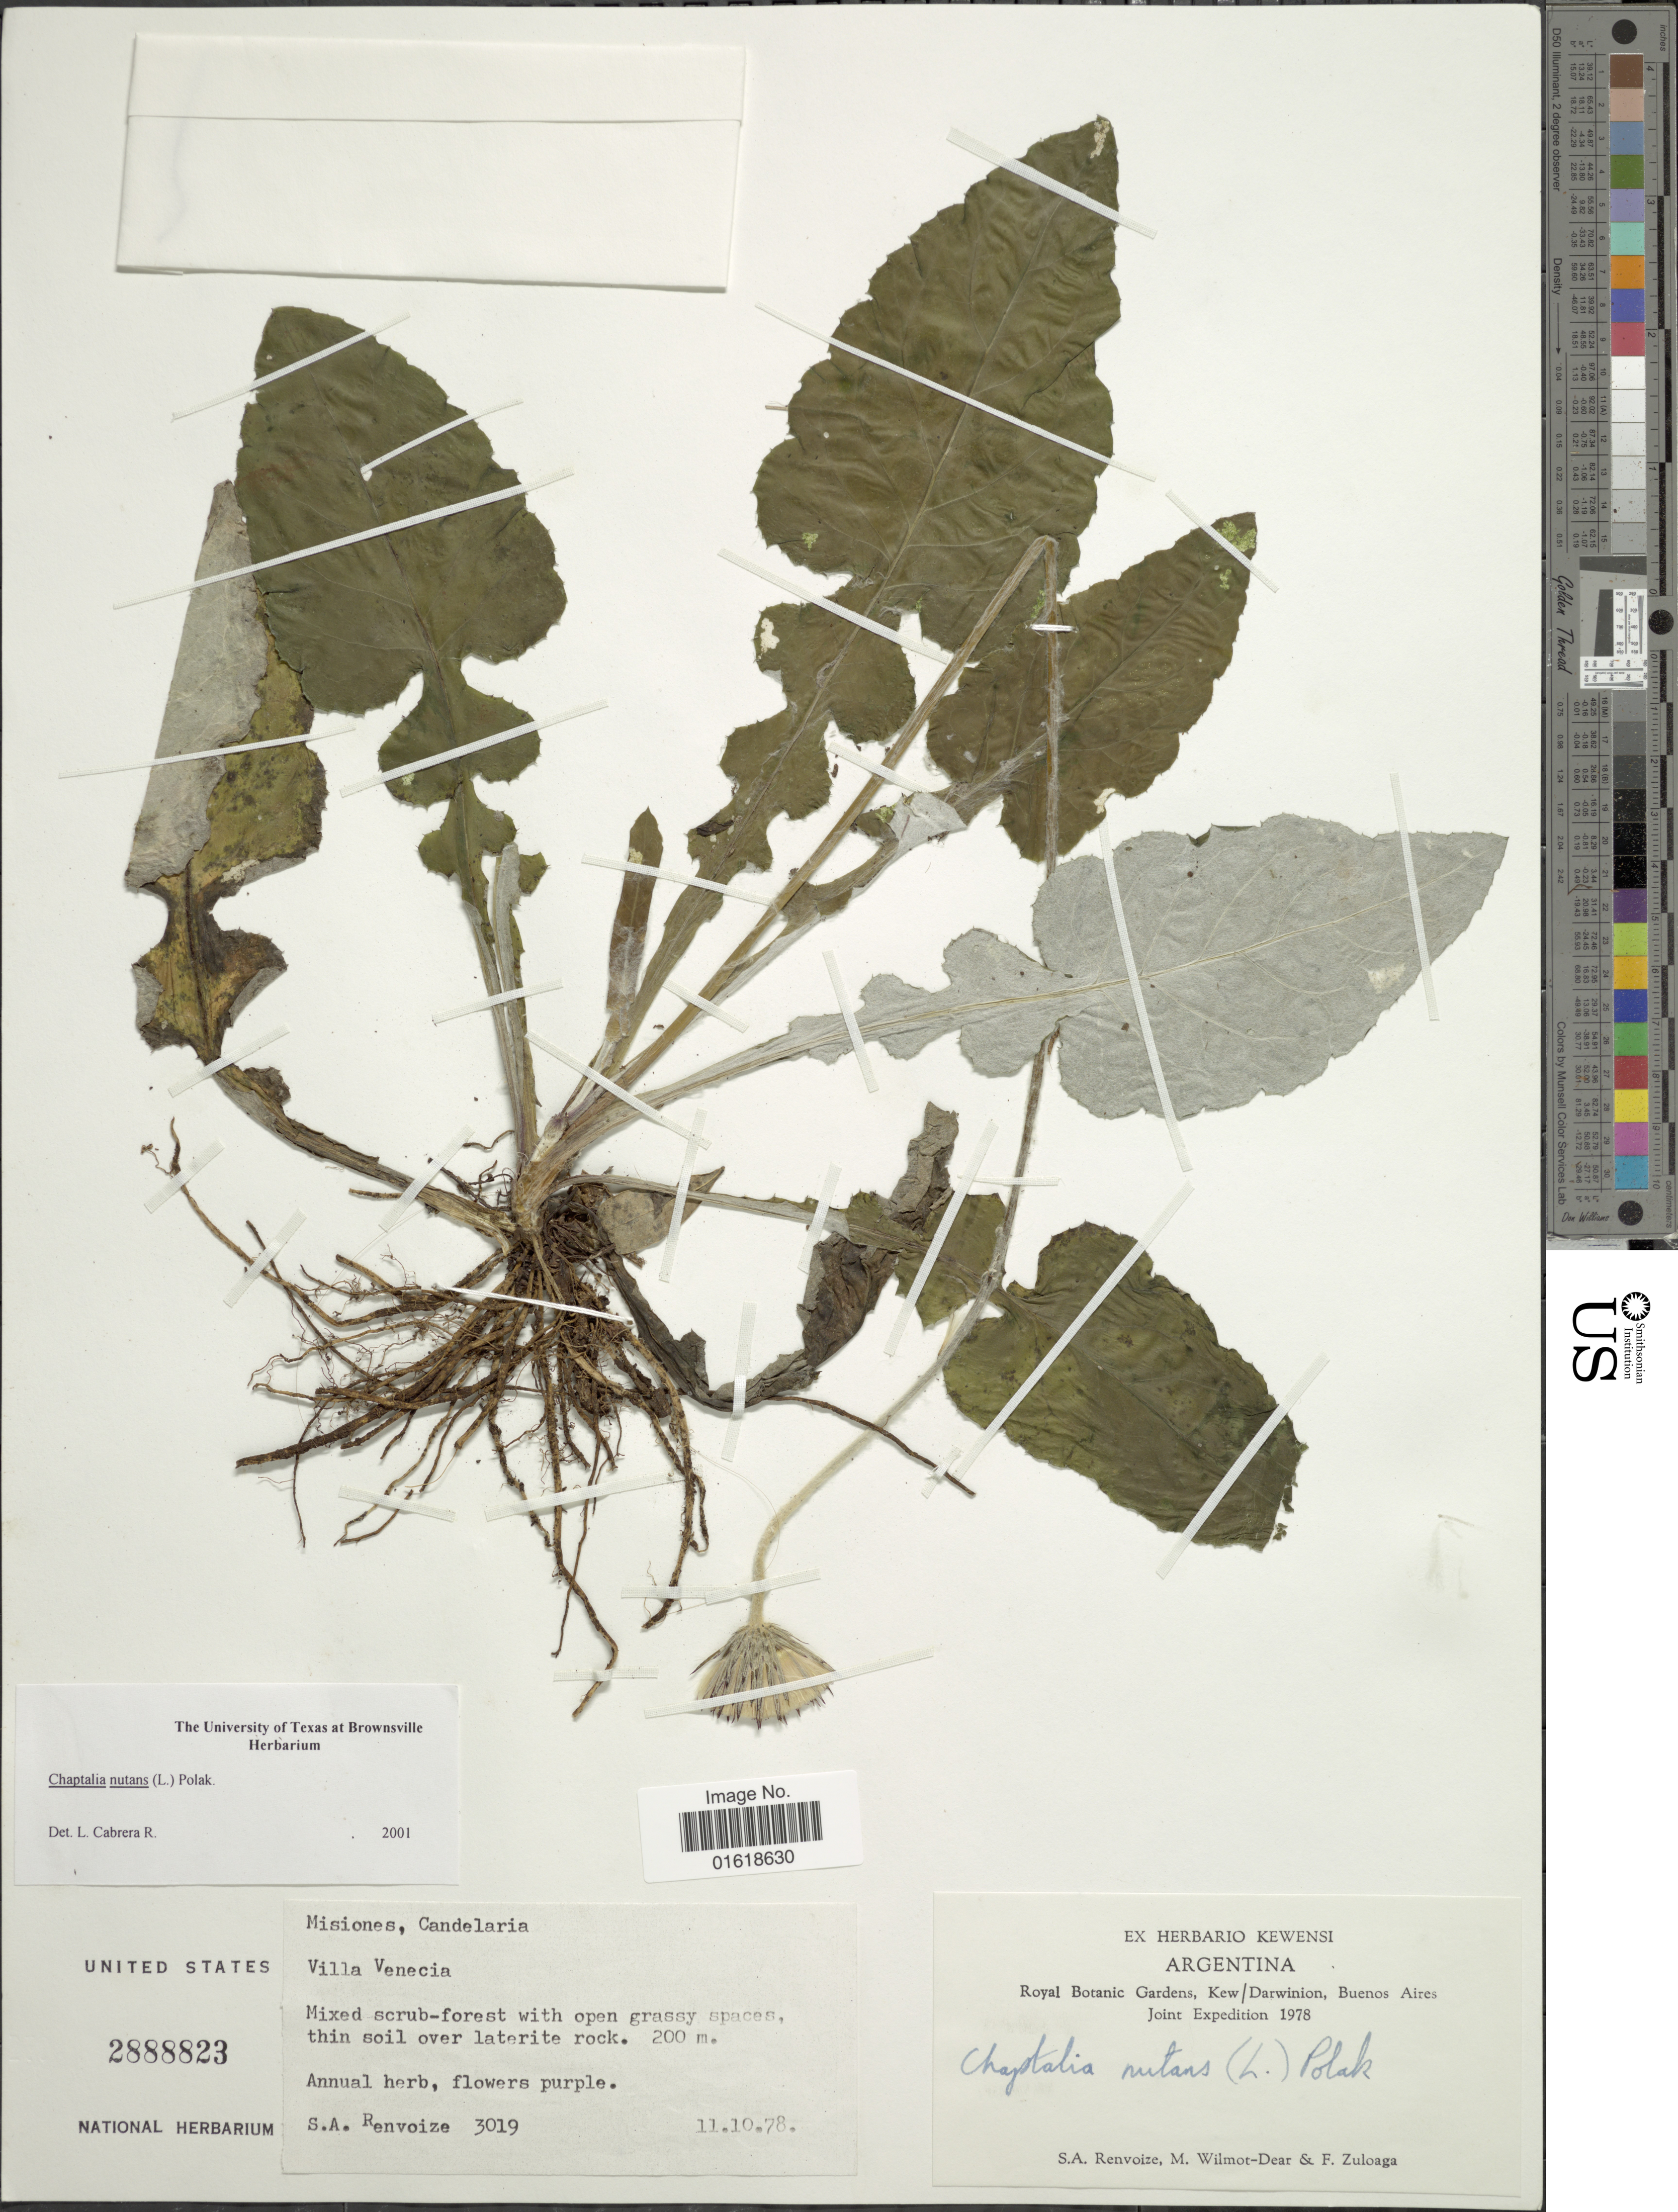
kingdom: Plantae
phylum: Tracheophyta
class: Magnoliopsida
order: Asterales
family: Asteraceae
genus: Chaptalia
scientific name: Chaptalia nutans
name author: (L.) Pol.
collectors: S. A. Renvoize, M. Wilmot-Dear & F. Zuloaga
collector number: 3019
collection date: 1978-10-11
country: Argentina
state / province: Misiones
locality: Misiones, Candelaria. Villa Venecia.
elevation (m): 200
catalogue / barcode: US 2888823